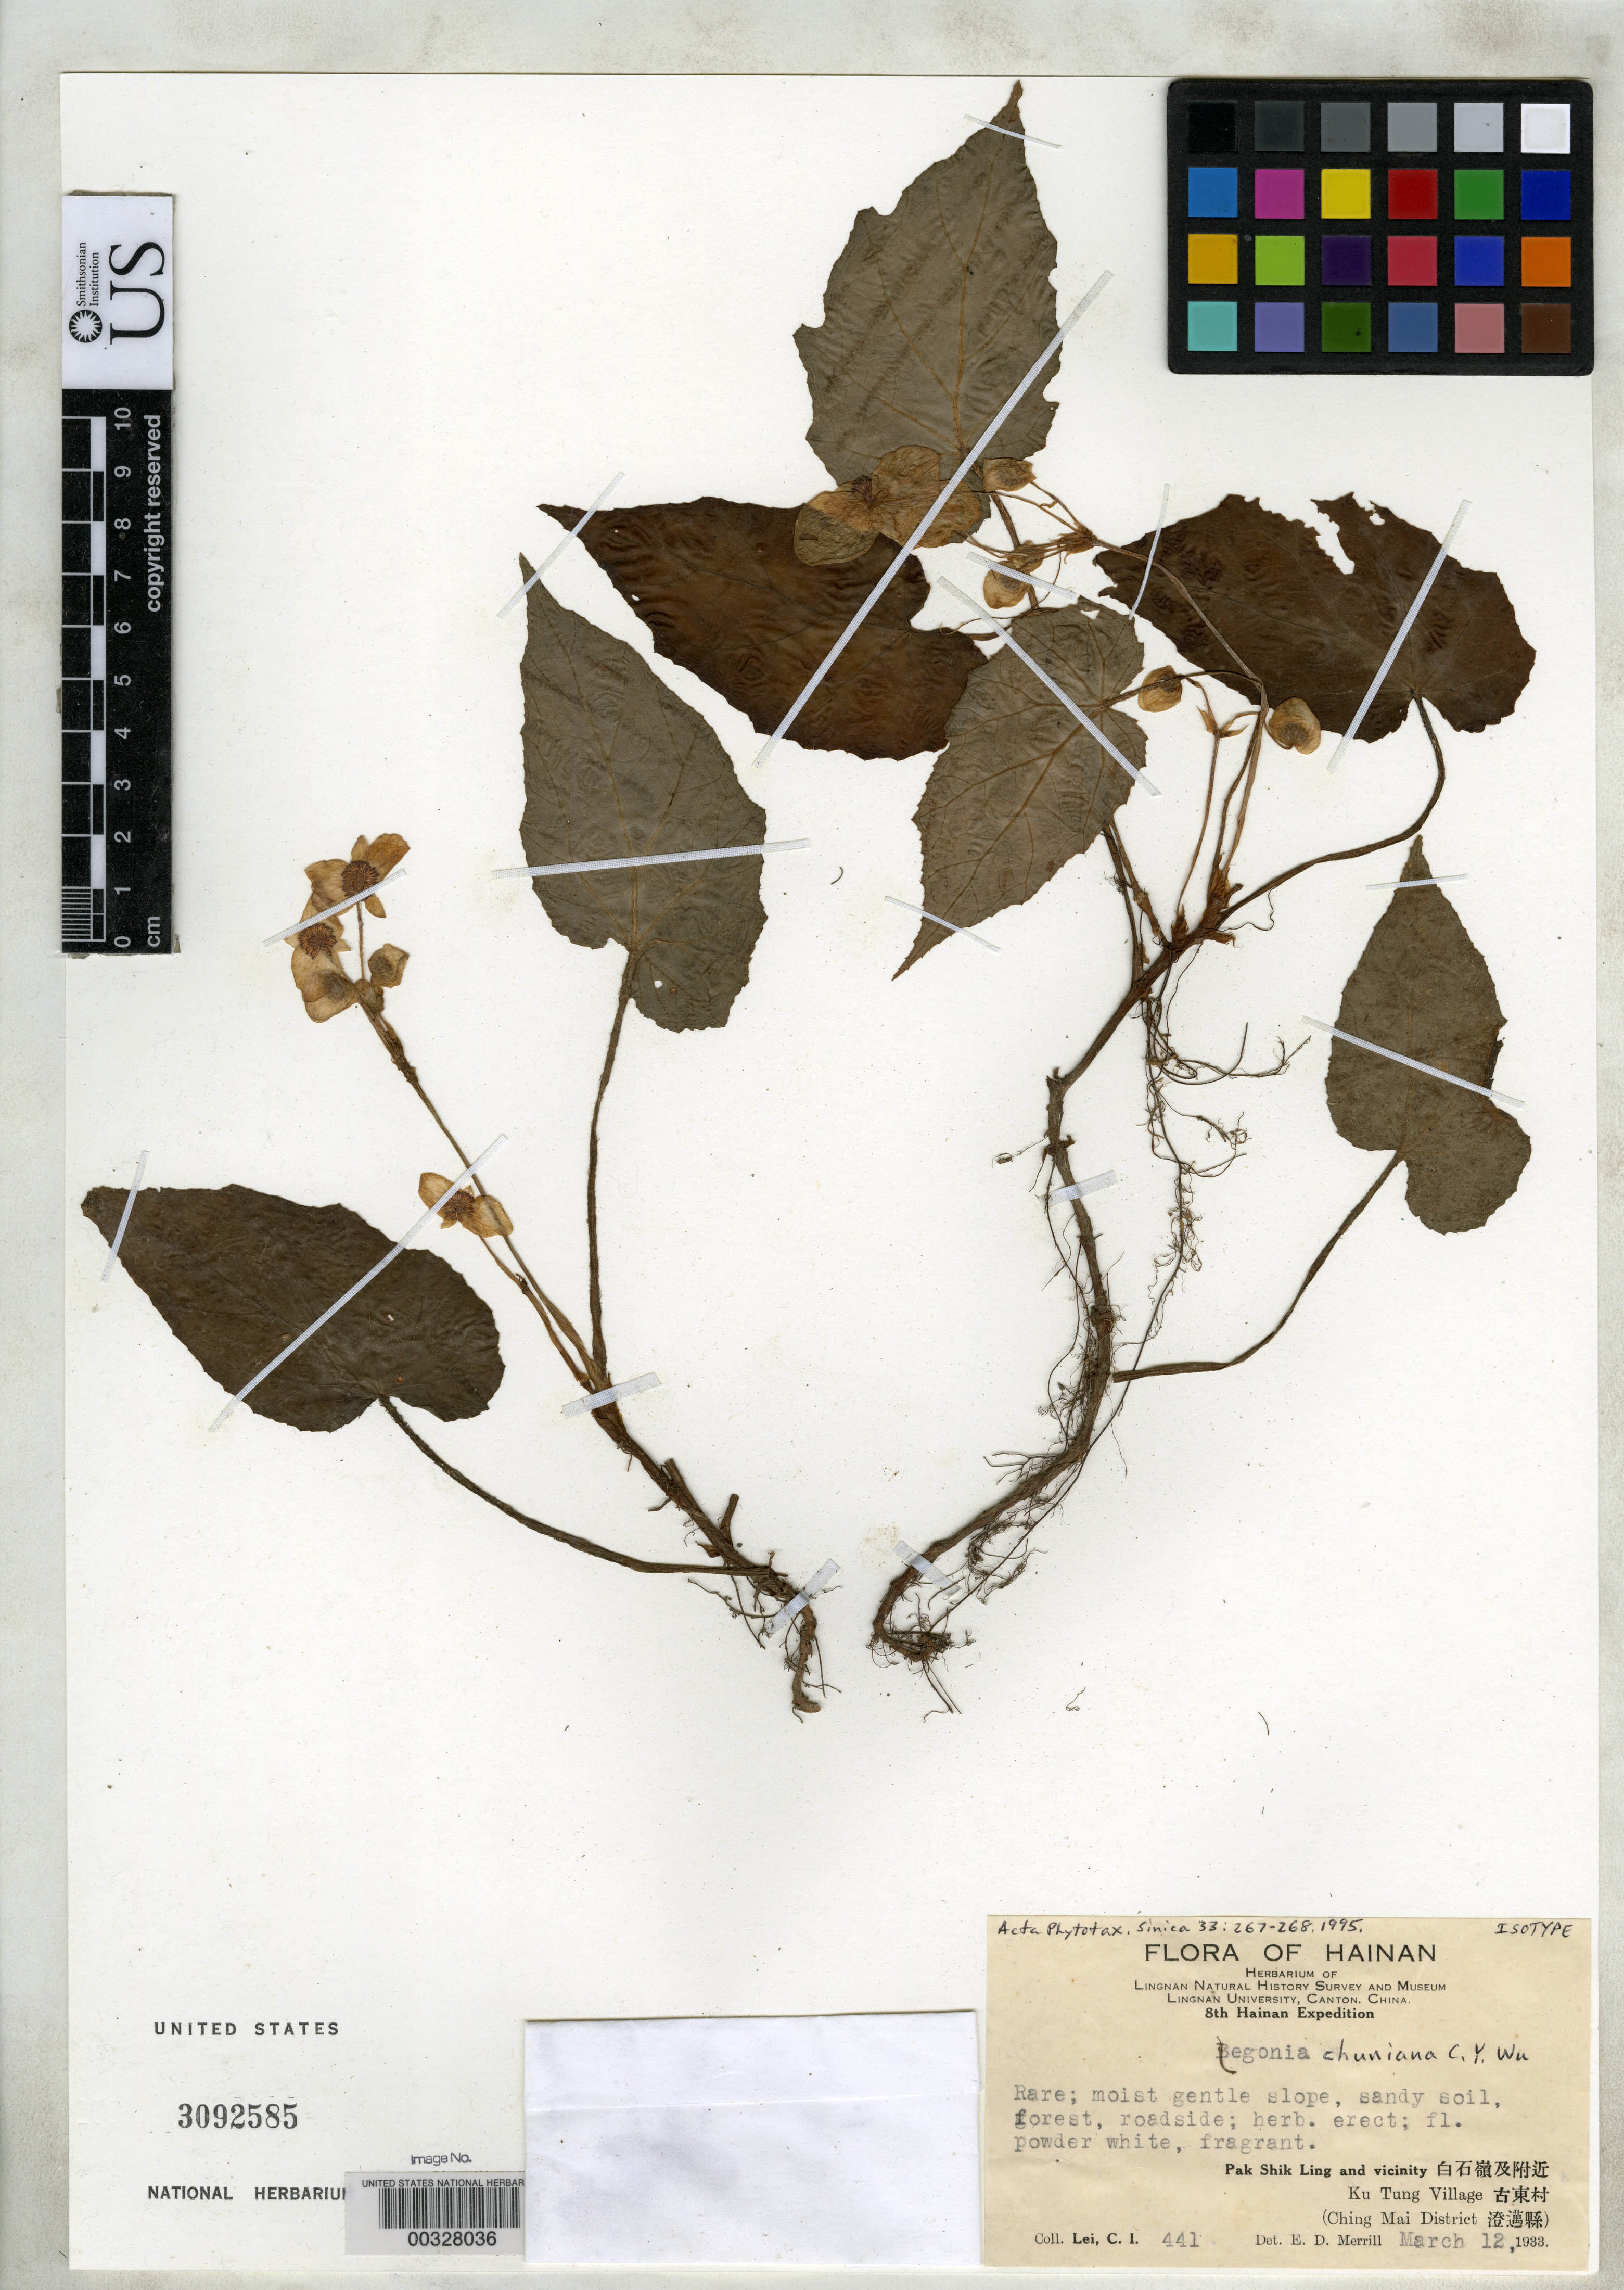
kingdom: Plantae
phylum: Tracheophyta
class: Magnoliopsida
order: Cucurbitales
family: Begoniaceae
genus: Begonia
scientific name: Begonia chuniana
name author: C.Y. Wu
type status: Isotype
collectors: C. I. Lei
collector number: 441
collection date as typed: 12 Mar 1933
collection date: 1933-03-12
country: China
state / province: Hainan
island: Hainan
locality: Pak Shik Ling & vicinity, Ku Tung village, Ching Mai Dist.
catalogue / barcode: US 3092585